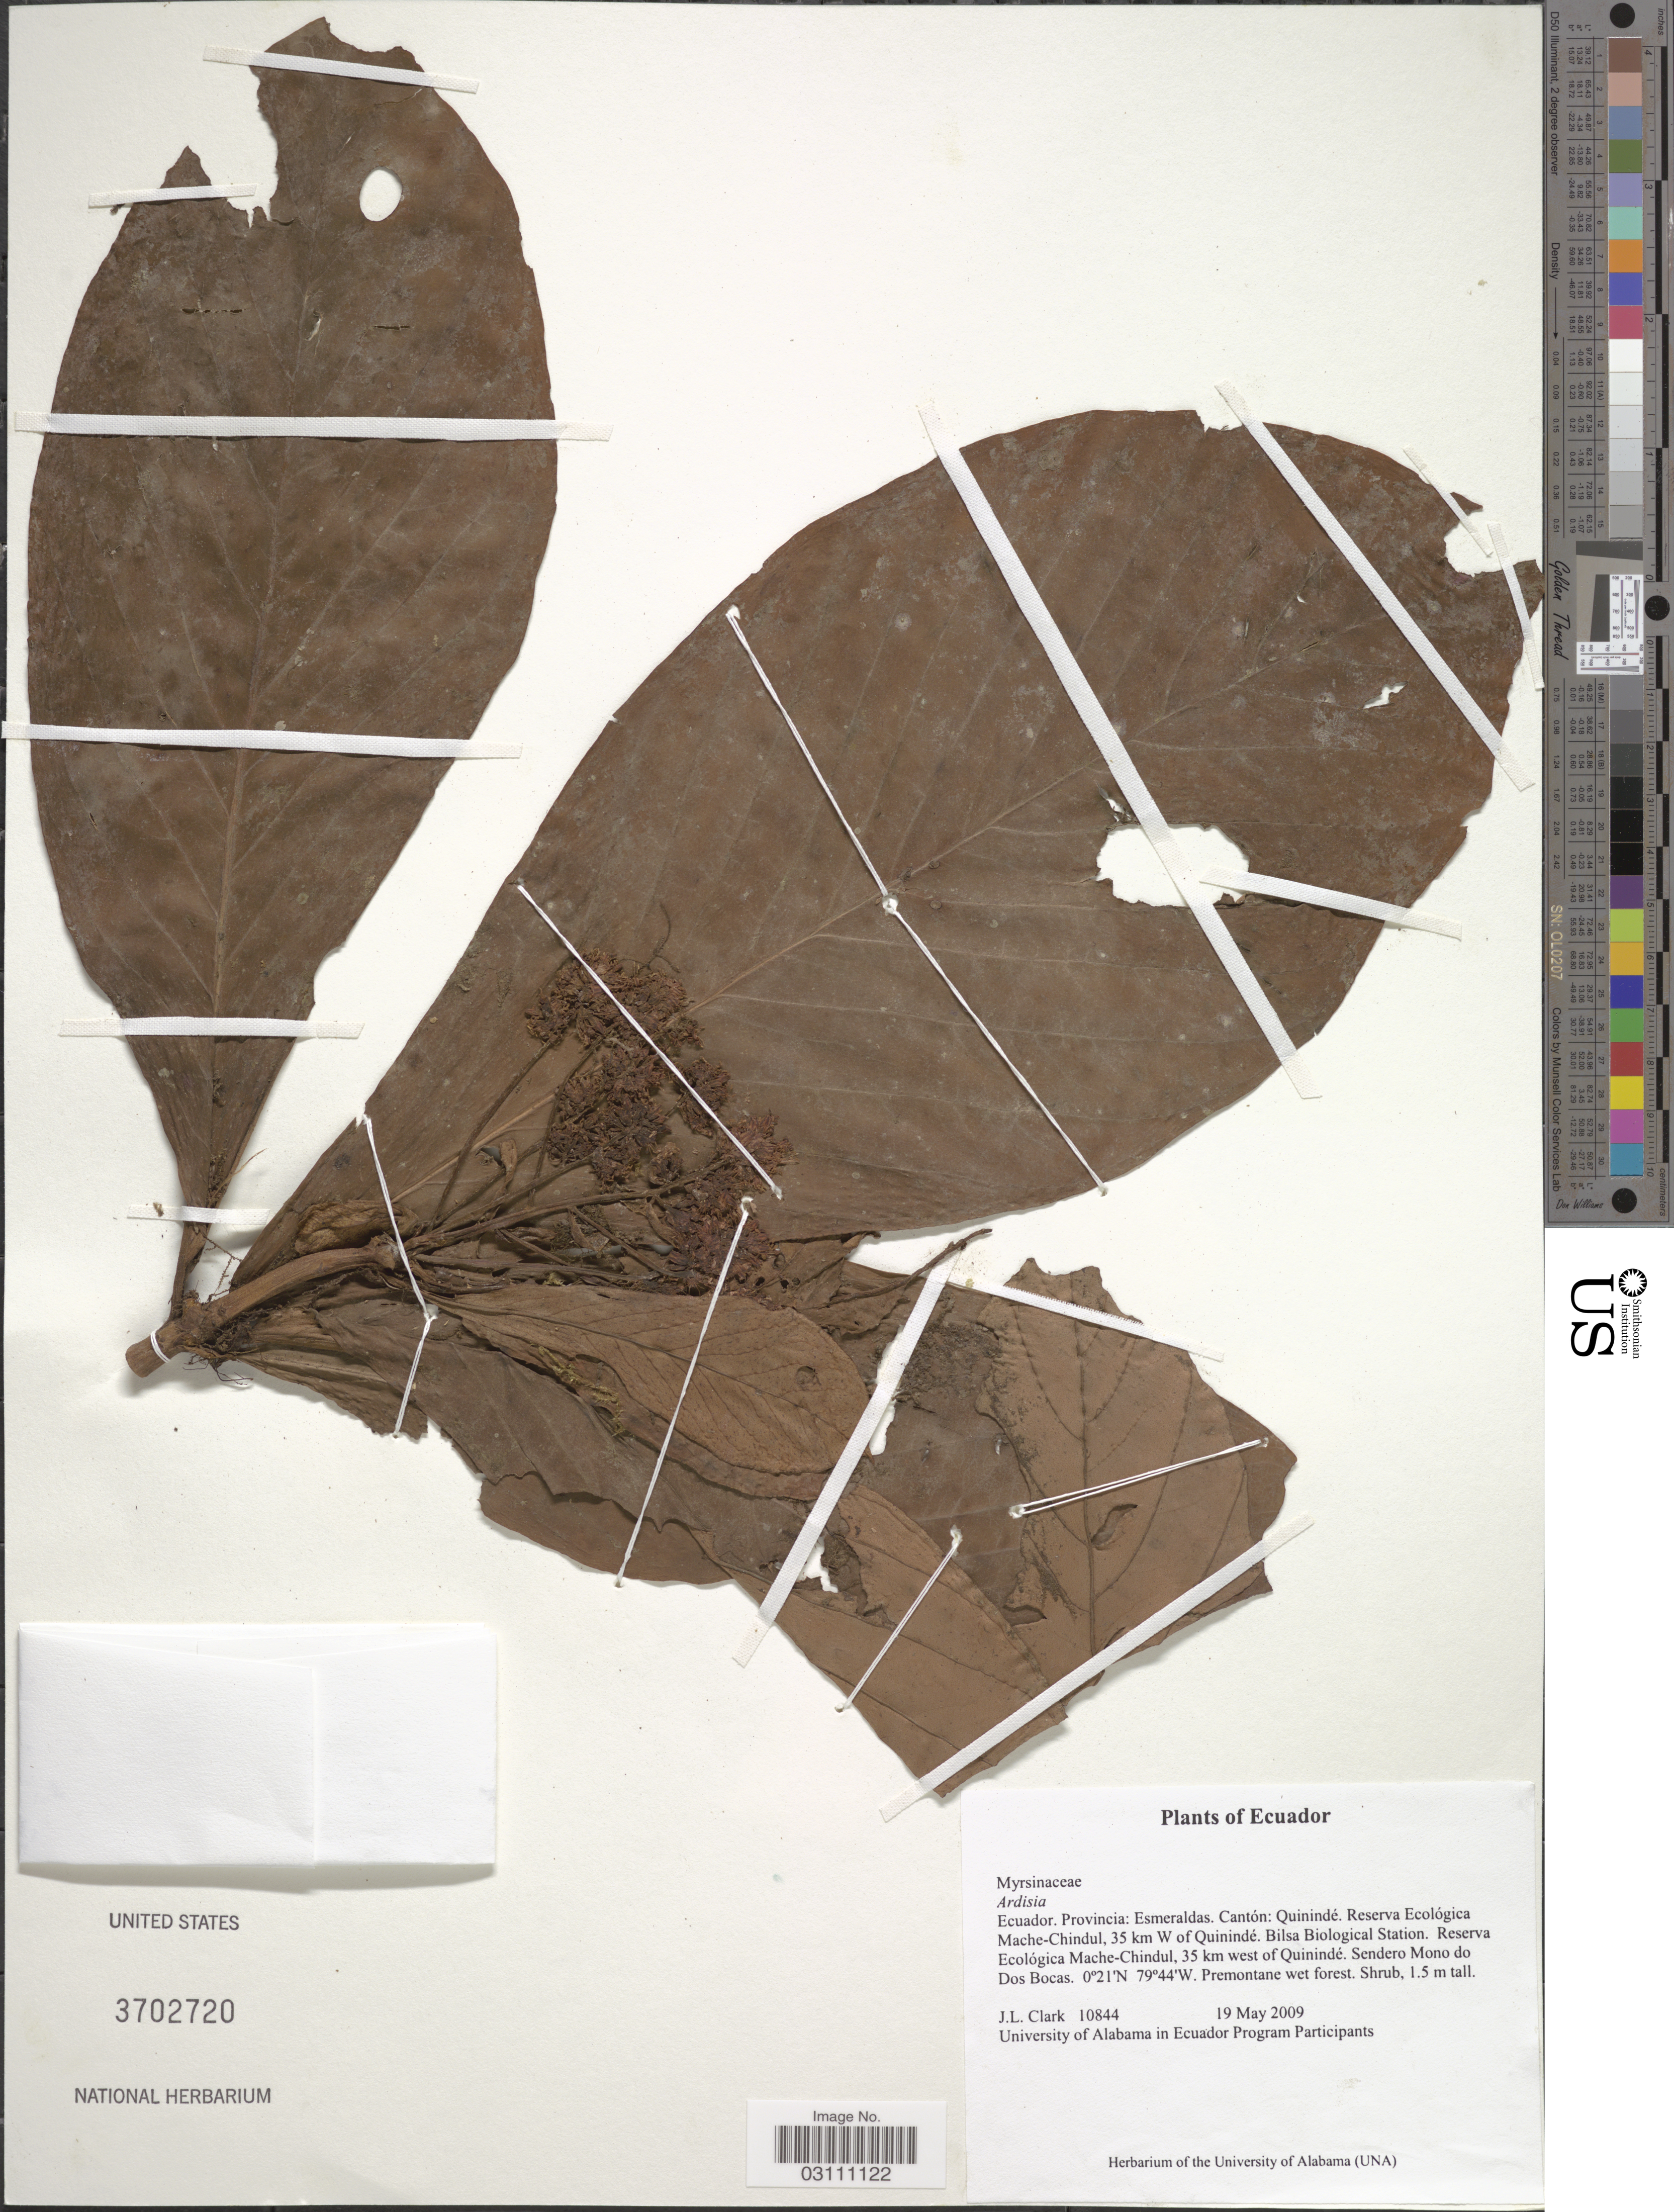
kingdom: Plantae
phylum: Tracheophyta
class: Magnoliopsida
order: Ericales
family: Primulaceae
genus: Ardisia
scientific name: Ardisia sp.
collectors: J. L. Clark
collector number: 10844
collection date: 2009-05-19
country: Ecuador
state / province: Esmeraldas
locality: Cantón: Quinindé. Reserva Ecológica Mache-Chindul, 35 km W of Quinindé. Bilsa Biological Station. Reserva Ecológica Mache-Chindul, 35 km west of Quinindé. Sendero Mono do Dos Bocas.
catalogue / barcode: US 3702720